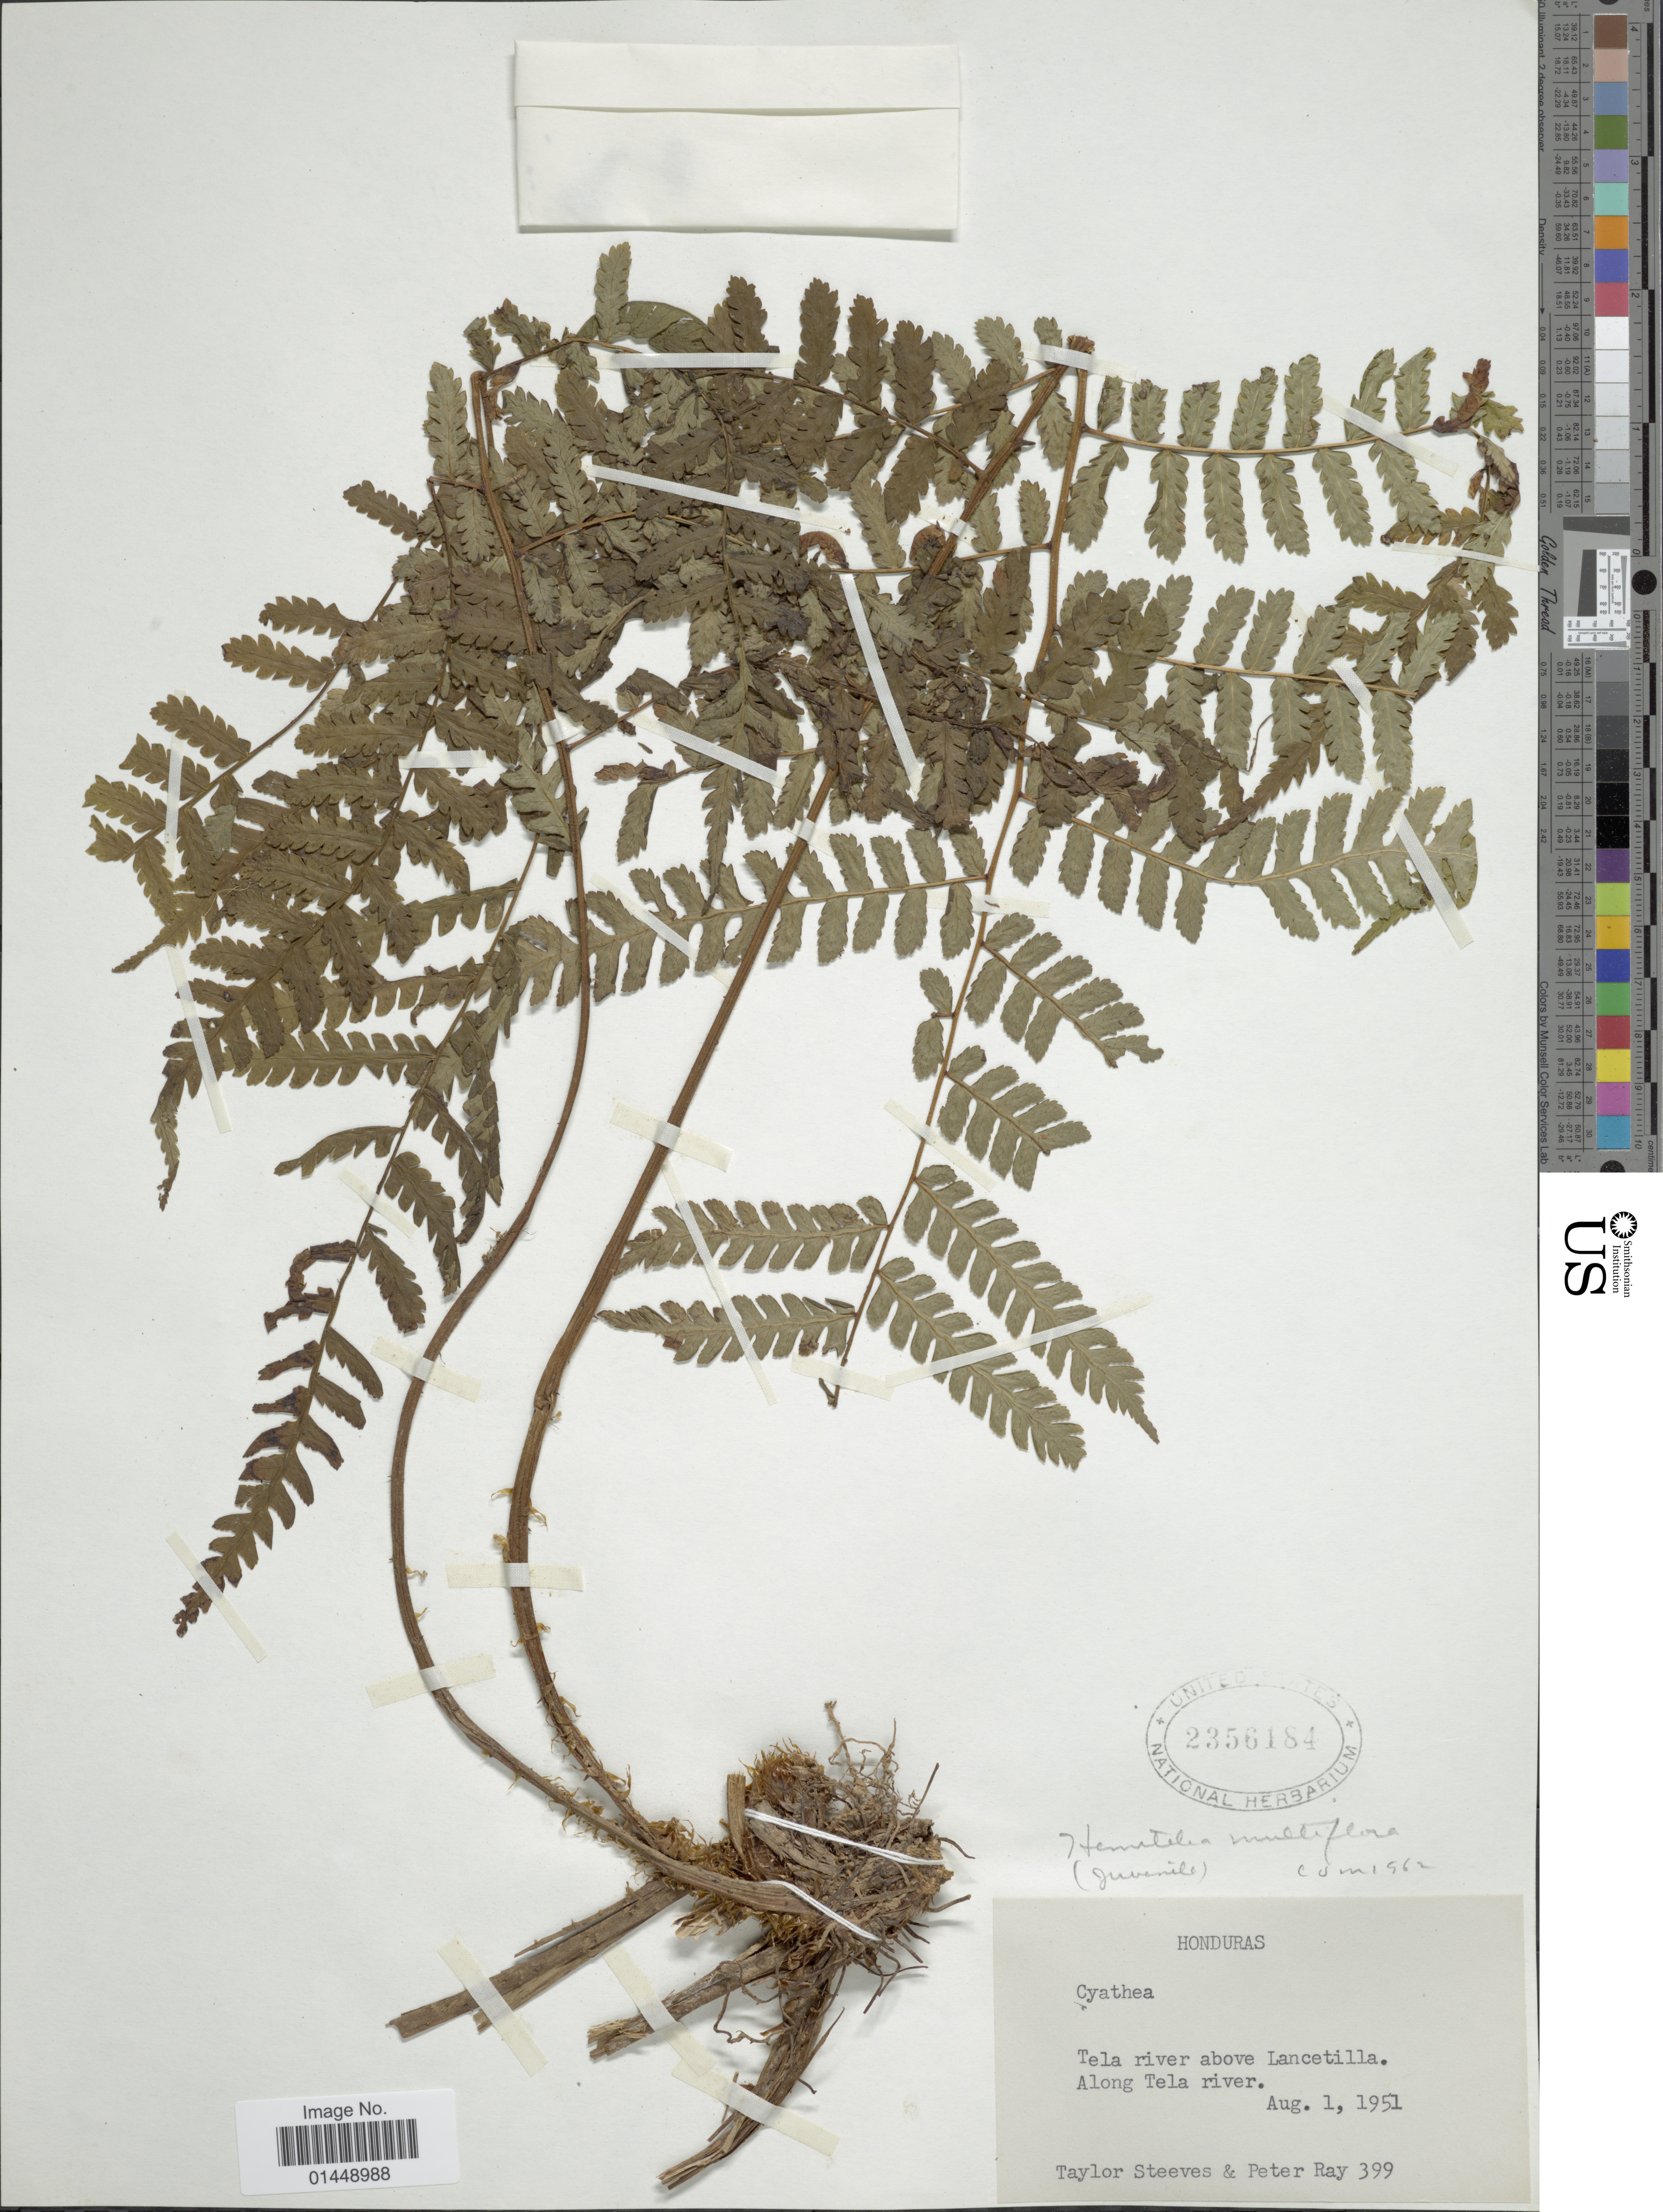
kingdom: Plantae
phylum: Tracheophyta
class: Polypodiopsida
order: Cyatheales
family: Cyatheaceae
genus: Cyathea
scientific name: Cyathea multiflora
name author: Sm.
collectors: T. Steeves & P. Ray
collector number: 399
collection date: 1951-08-01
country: Honduras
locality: Tela river above Lancetilla. Along Tela river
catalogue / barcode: US 2356184